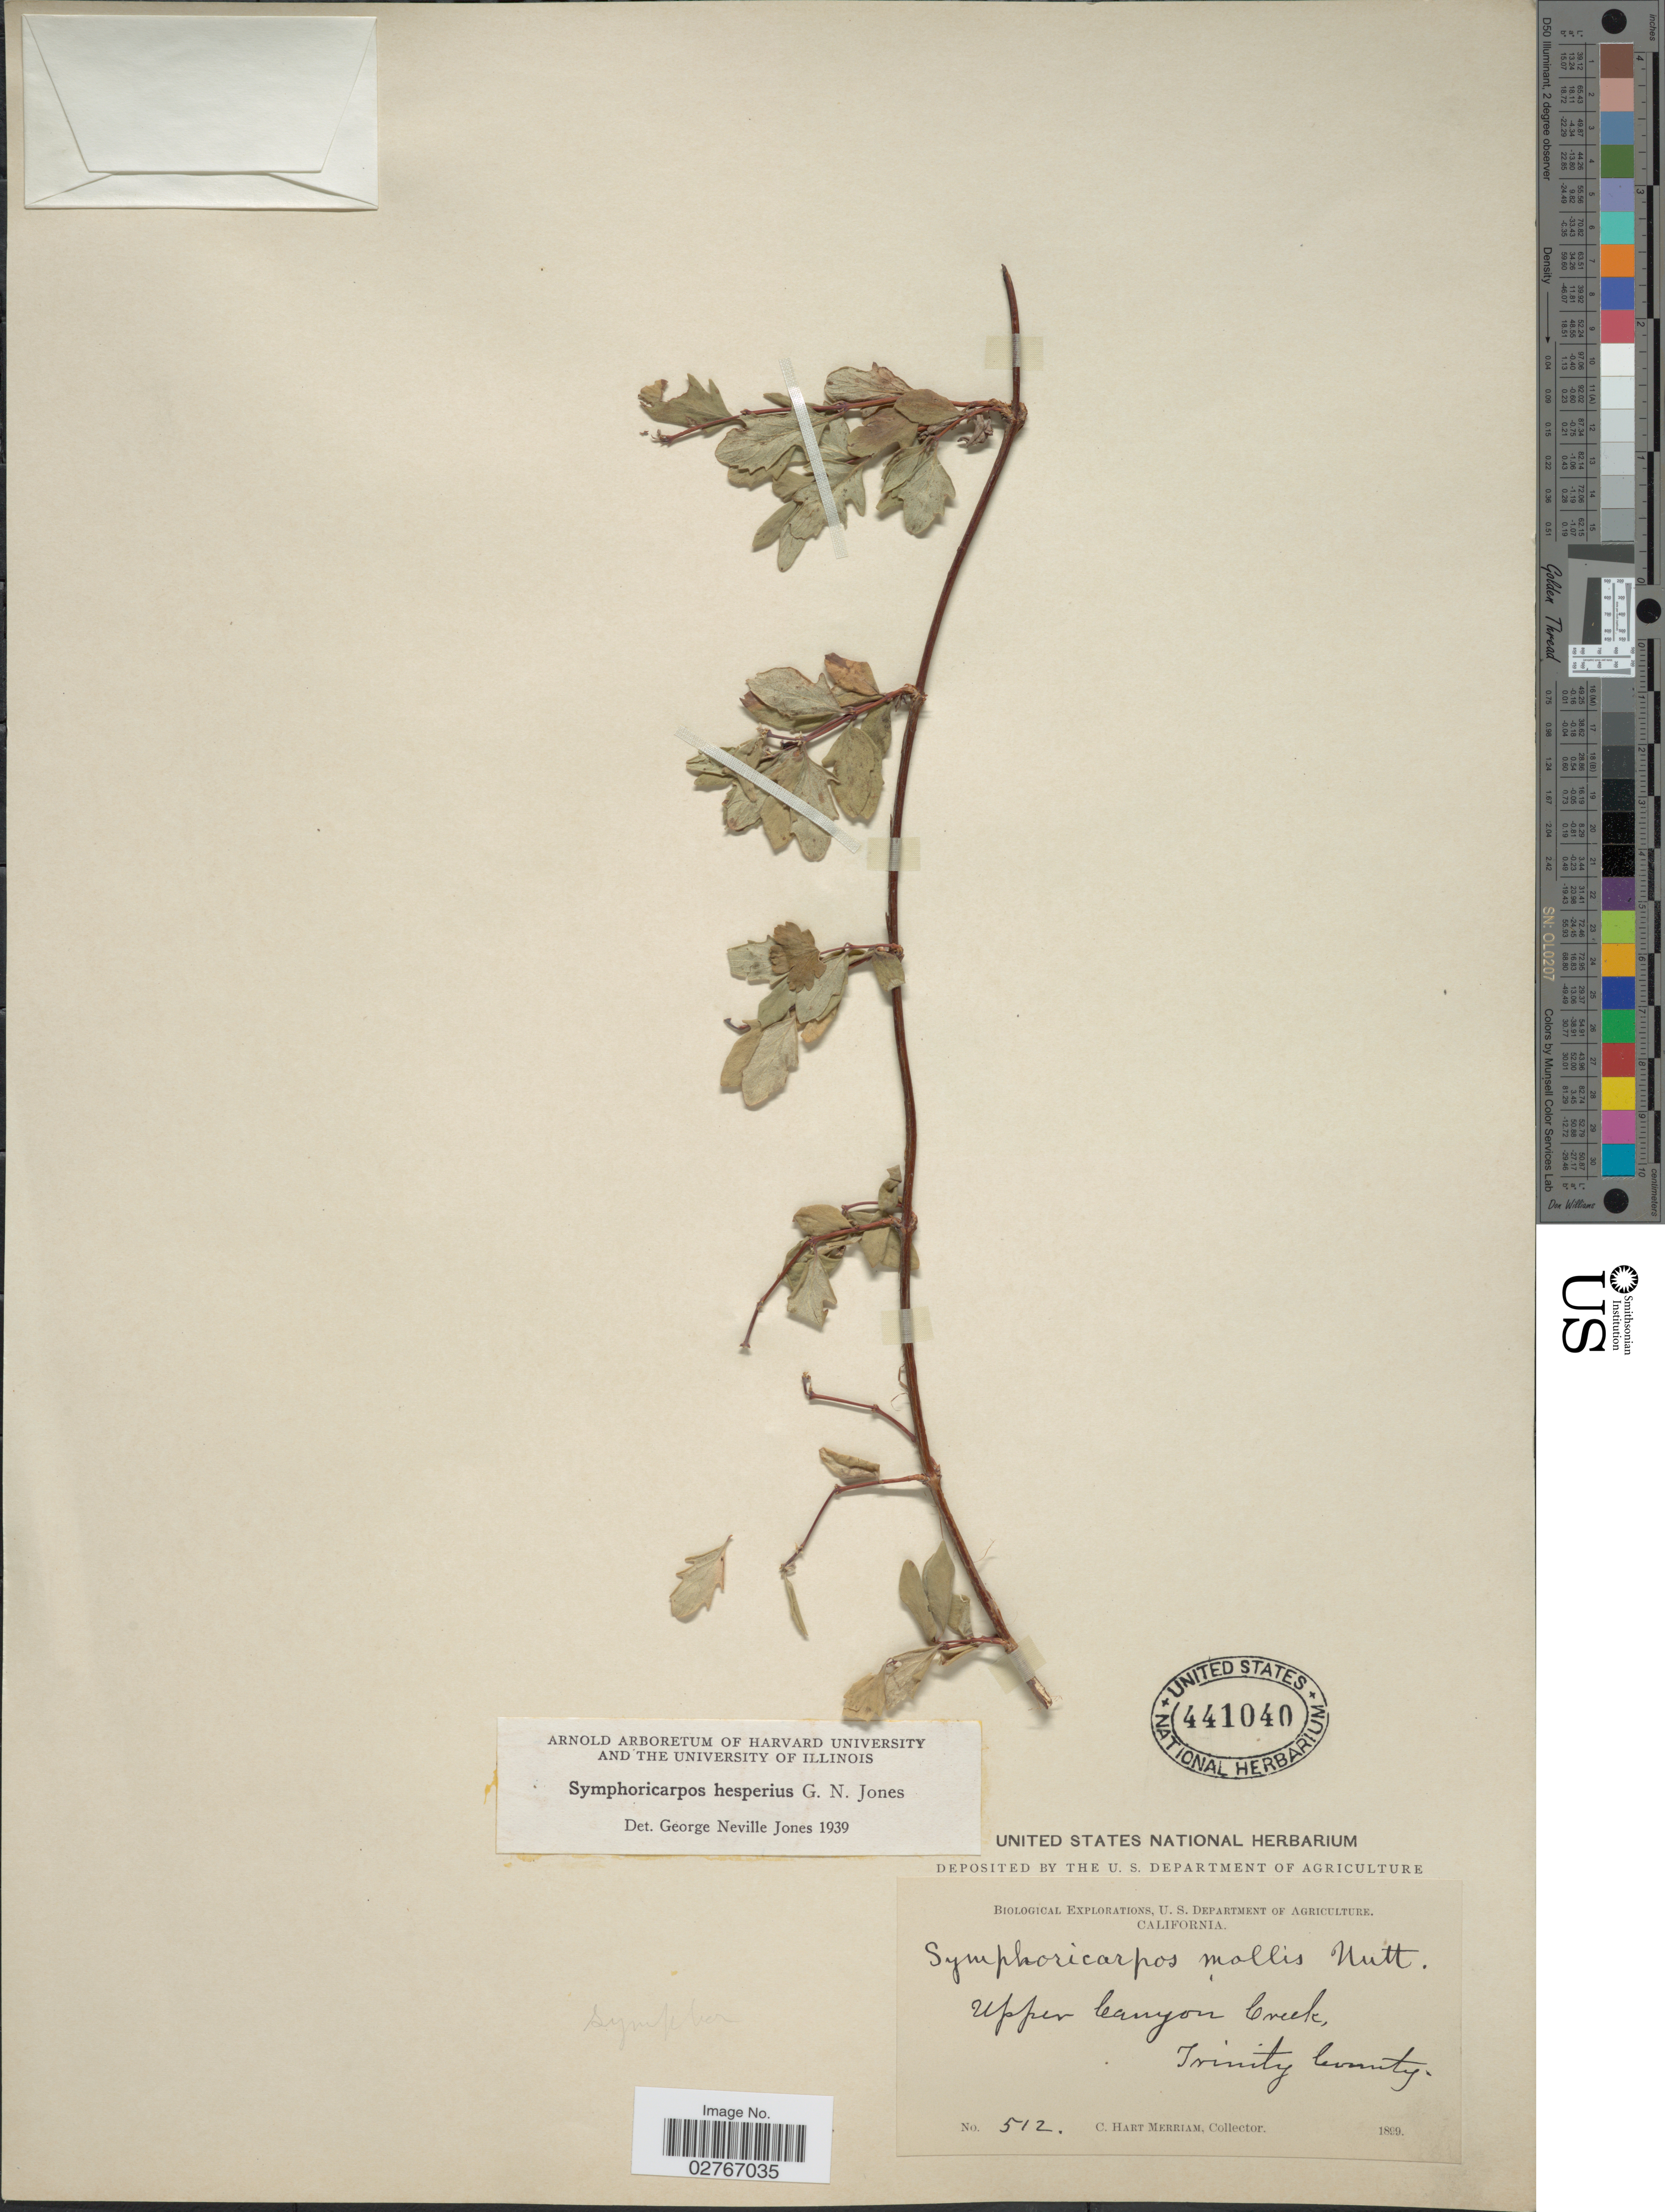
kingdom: Plantae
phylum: Tracheophyta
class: Magnoliopsida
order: Dipsacales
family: Caprifoliaceae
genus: Symphoricarpos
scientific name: Symphoricarpos hesperius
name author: G.N. Jones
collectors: C. Merriam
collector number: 512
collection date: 1899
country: United States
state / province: California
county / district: Trinity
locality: Upper Canyon Creek, Trinity County.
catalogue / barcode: US 441040